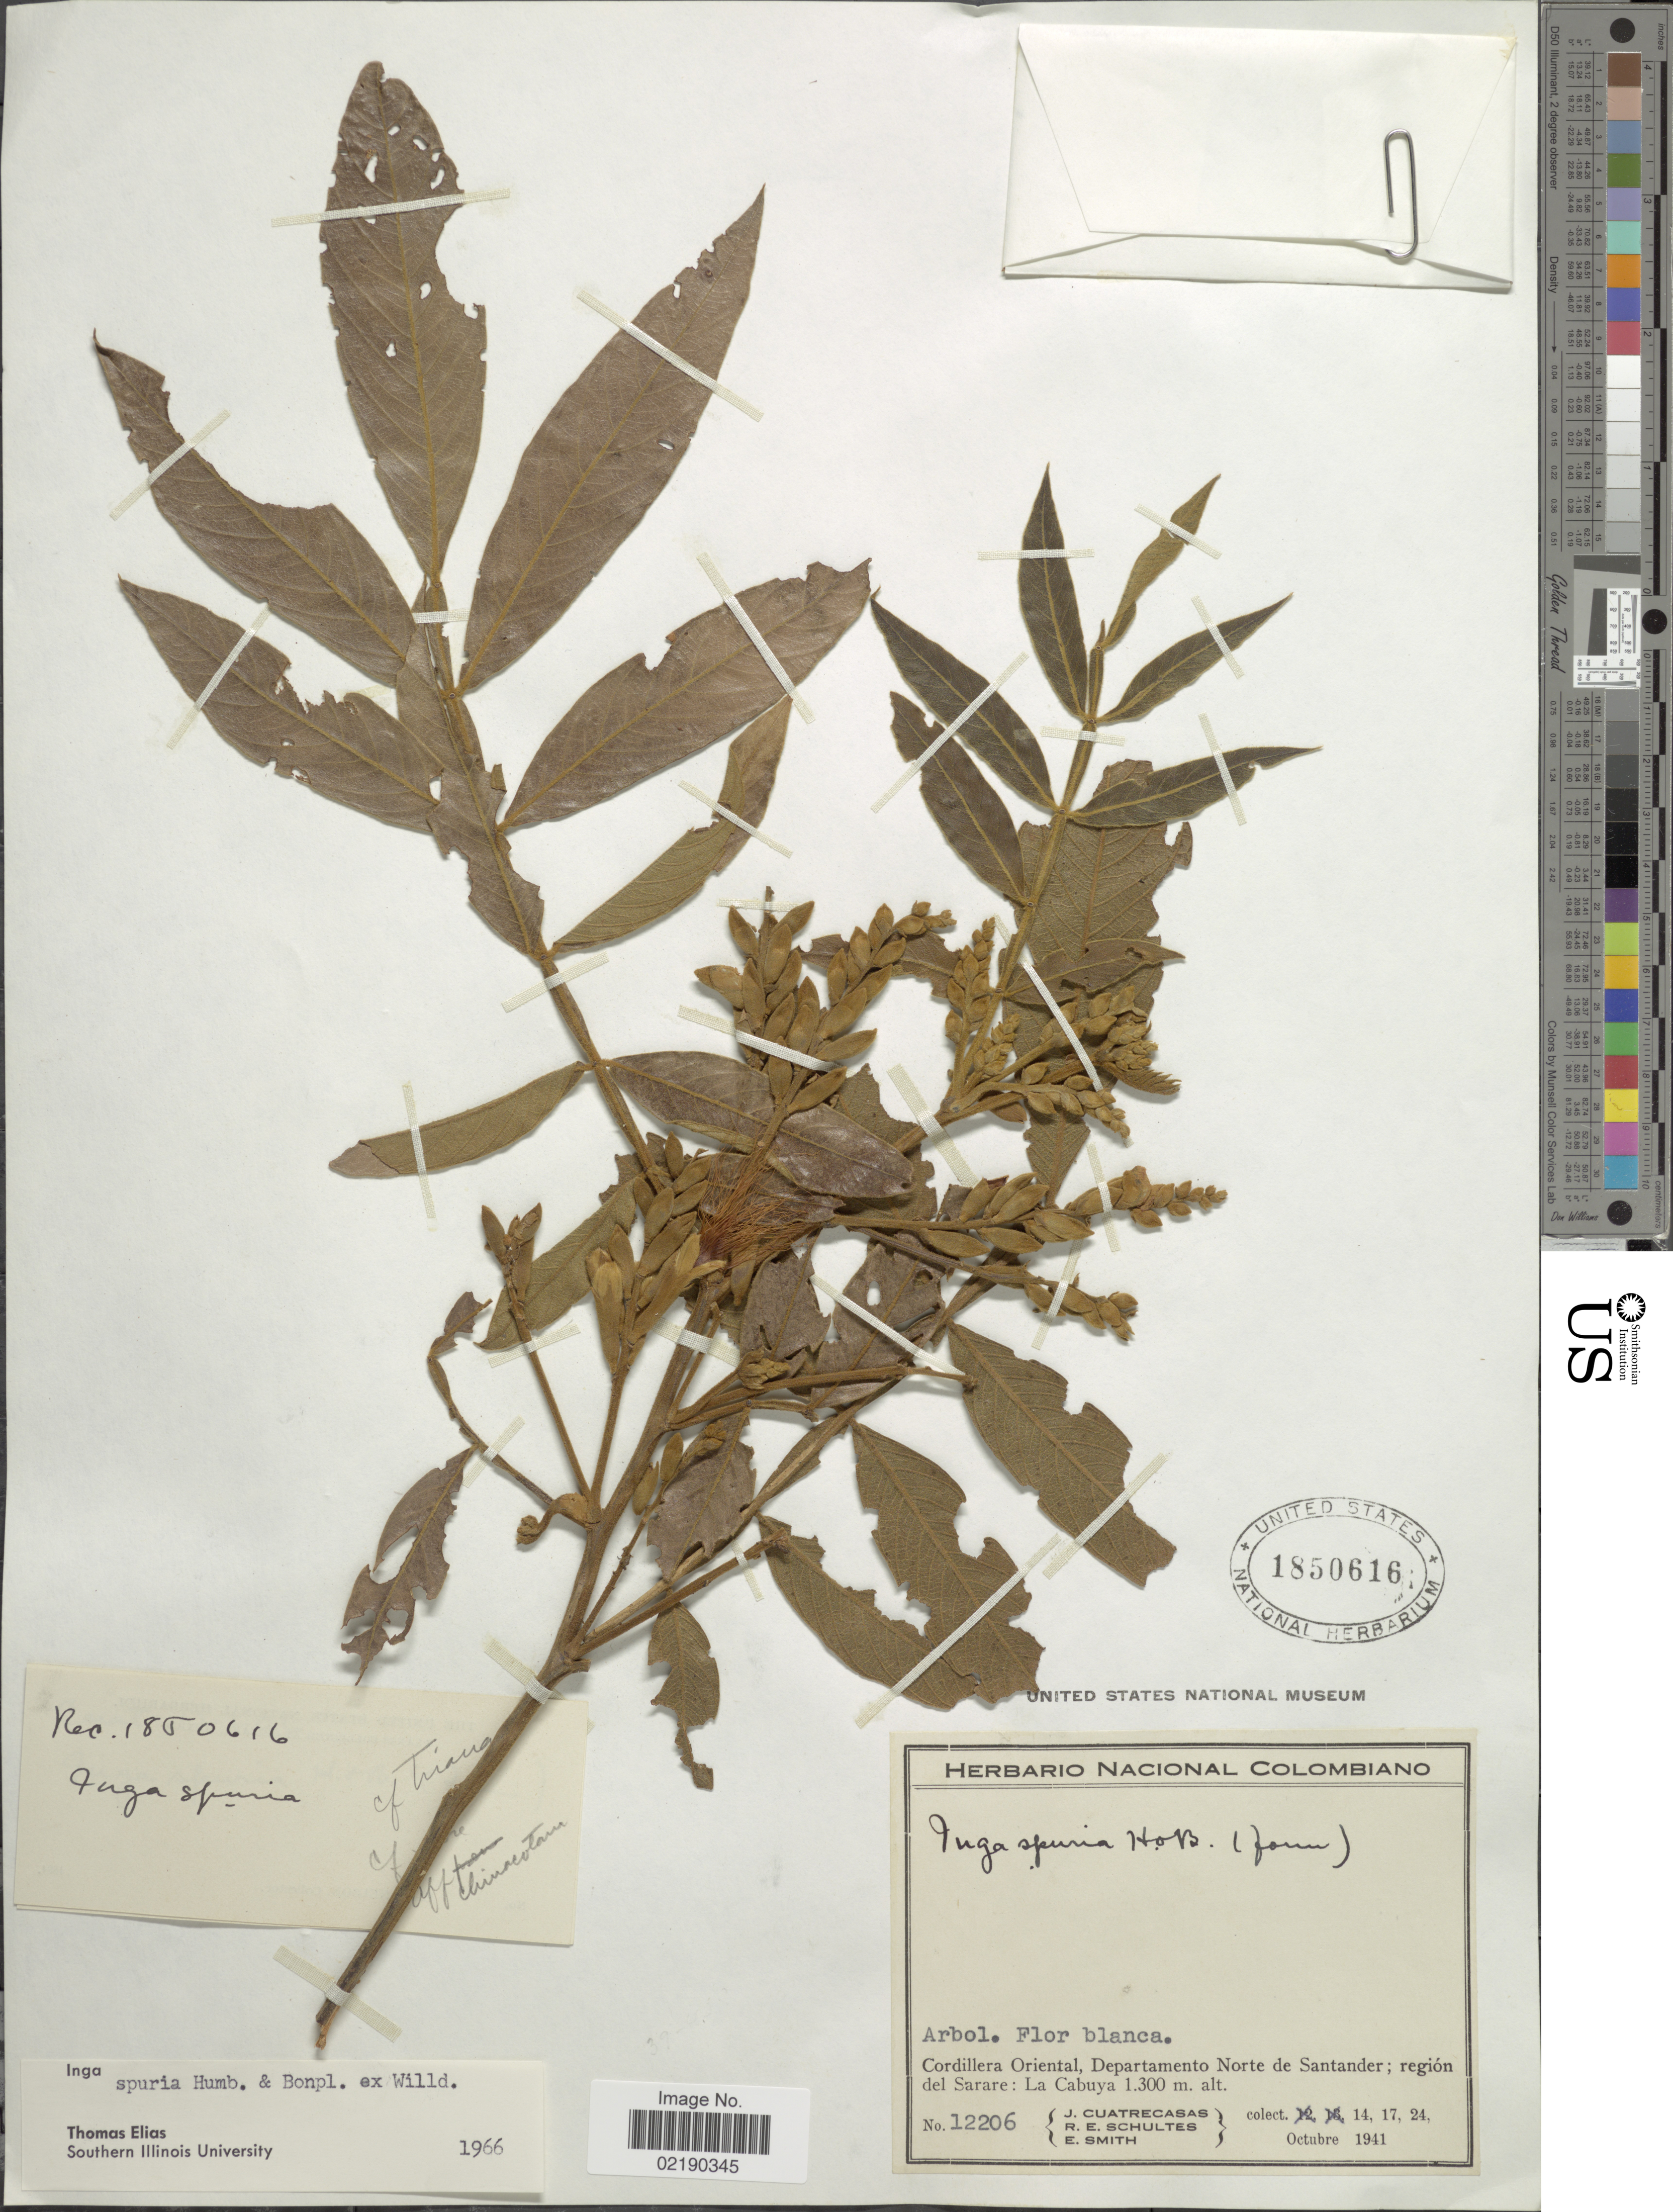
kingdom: Plantae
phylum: Tracheophyta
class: Magnoliopsida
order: Fabales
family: Fabaceae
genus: Inga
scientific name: Inga vera subsp. vera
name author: Willd.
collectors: J. Cuatrecasas, R. E. Schultes & E. Smith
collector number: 12206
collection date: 1941-10-14/1941-10-24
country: Colombia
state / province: Norte de Santander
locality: Cordillera Oriental; region del Sarare: La Cabuya.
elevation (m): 1300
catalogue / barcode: US 1850616